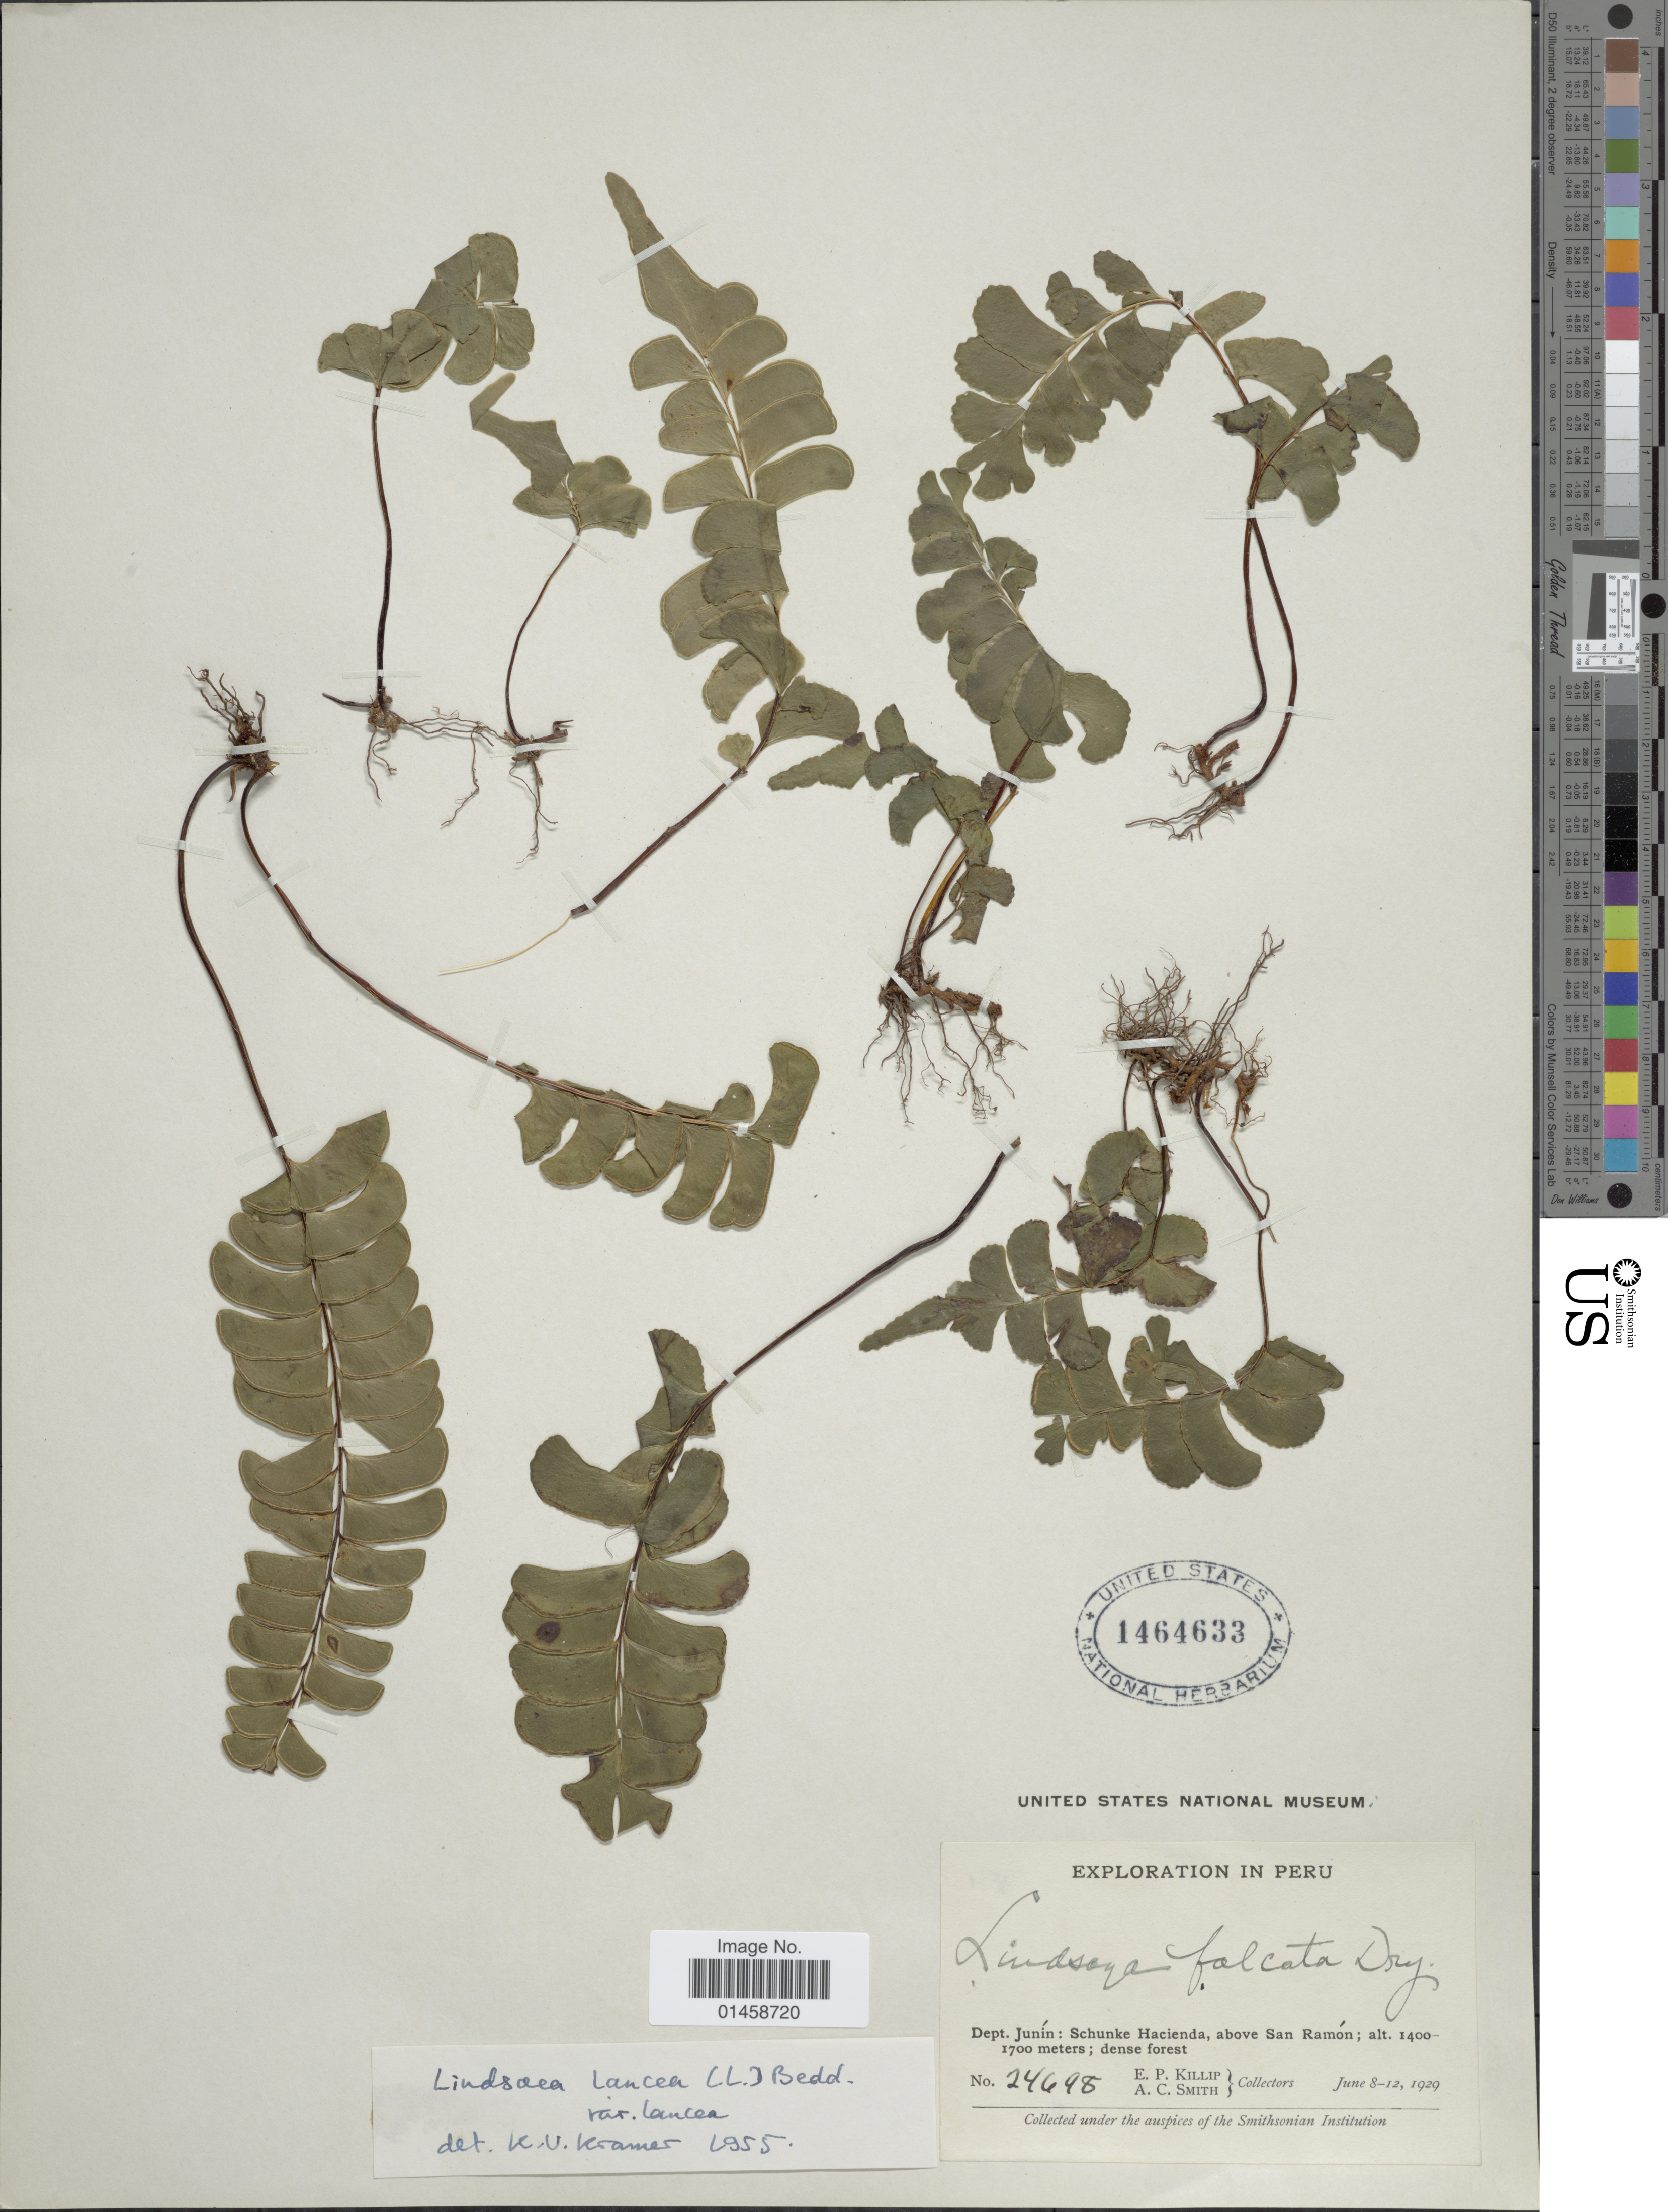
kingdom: Plantae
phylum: Tracheophyta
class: Polypodiopsida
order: Polypodiales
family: Lindsaeaceae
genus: Lindsaea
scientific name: Lindsaea lancea var. falcata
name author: (Dryand.) Rosenst.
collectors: E. P. Killip & A. C. Smith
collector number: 24695*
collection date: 1929-06-08/1929-06-12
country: Peru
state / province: Junín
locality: Schunke Hacienda, above San Ramón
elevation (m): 1400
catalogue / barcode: US 1464633